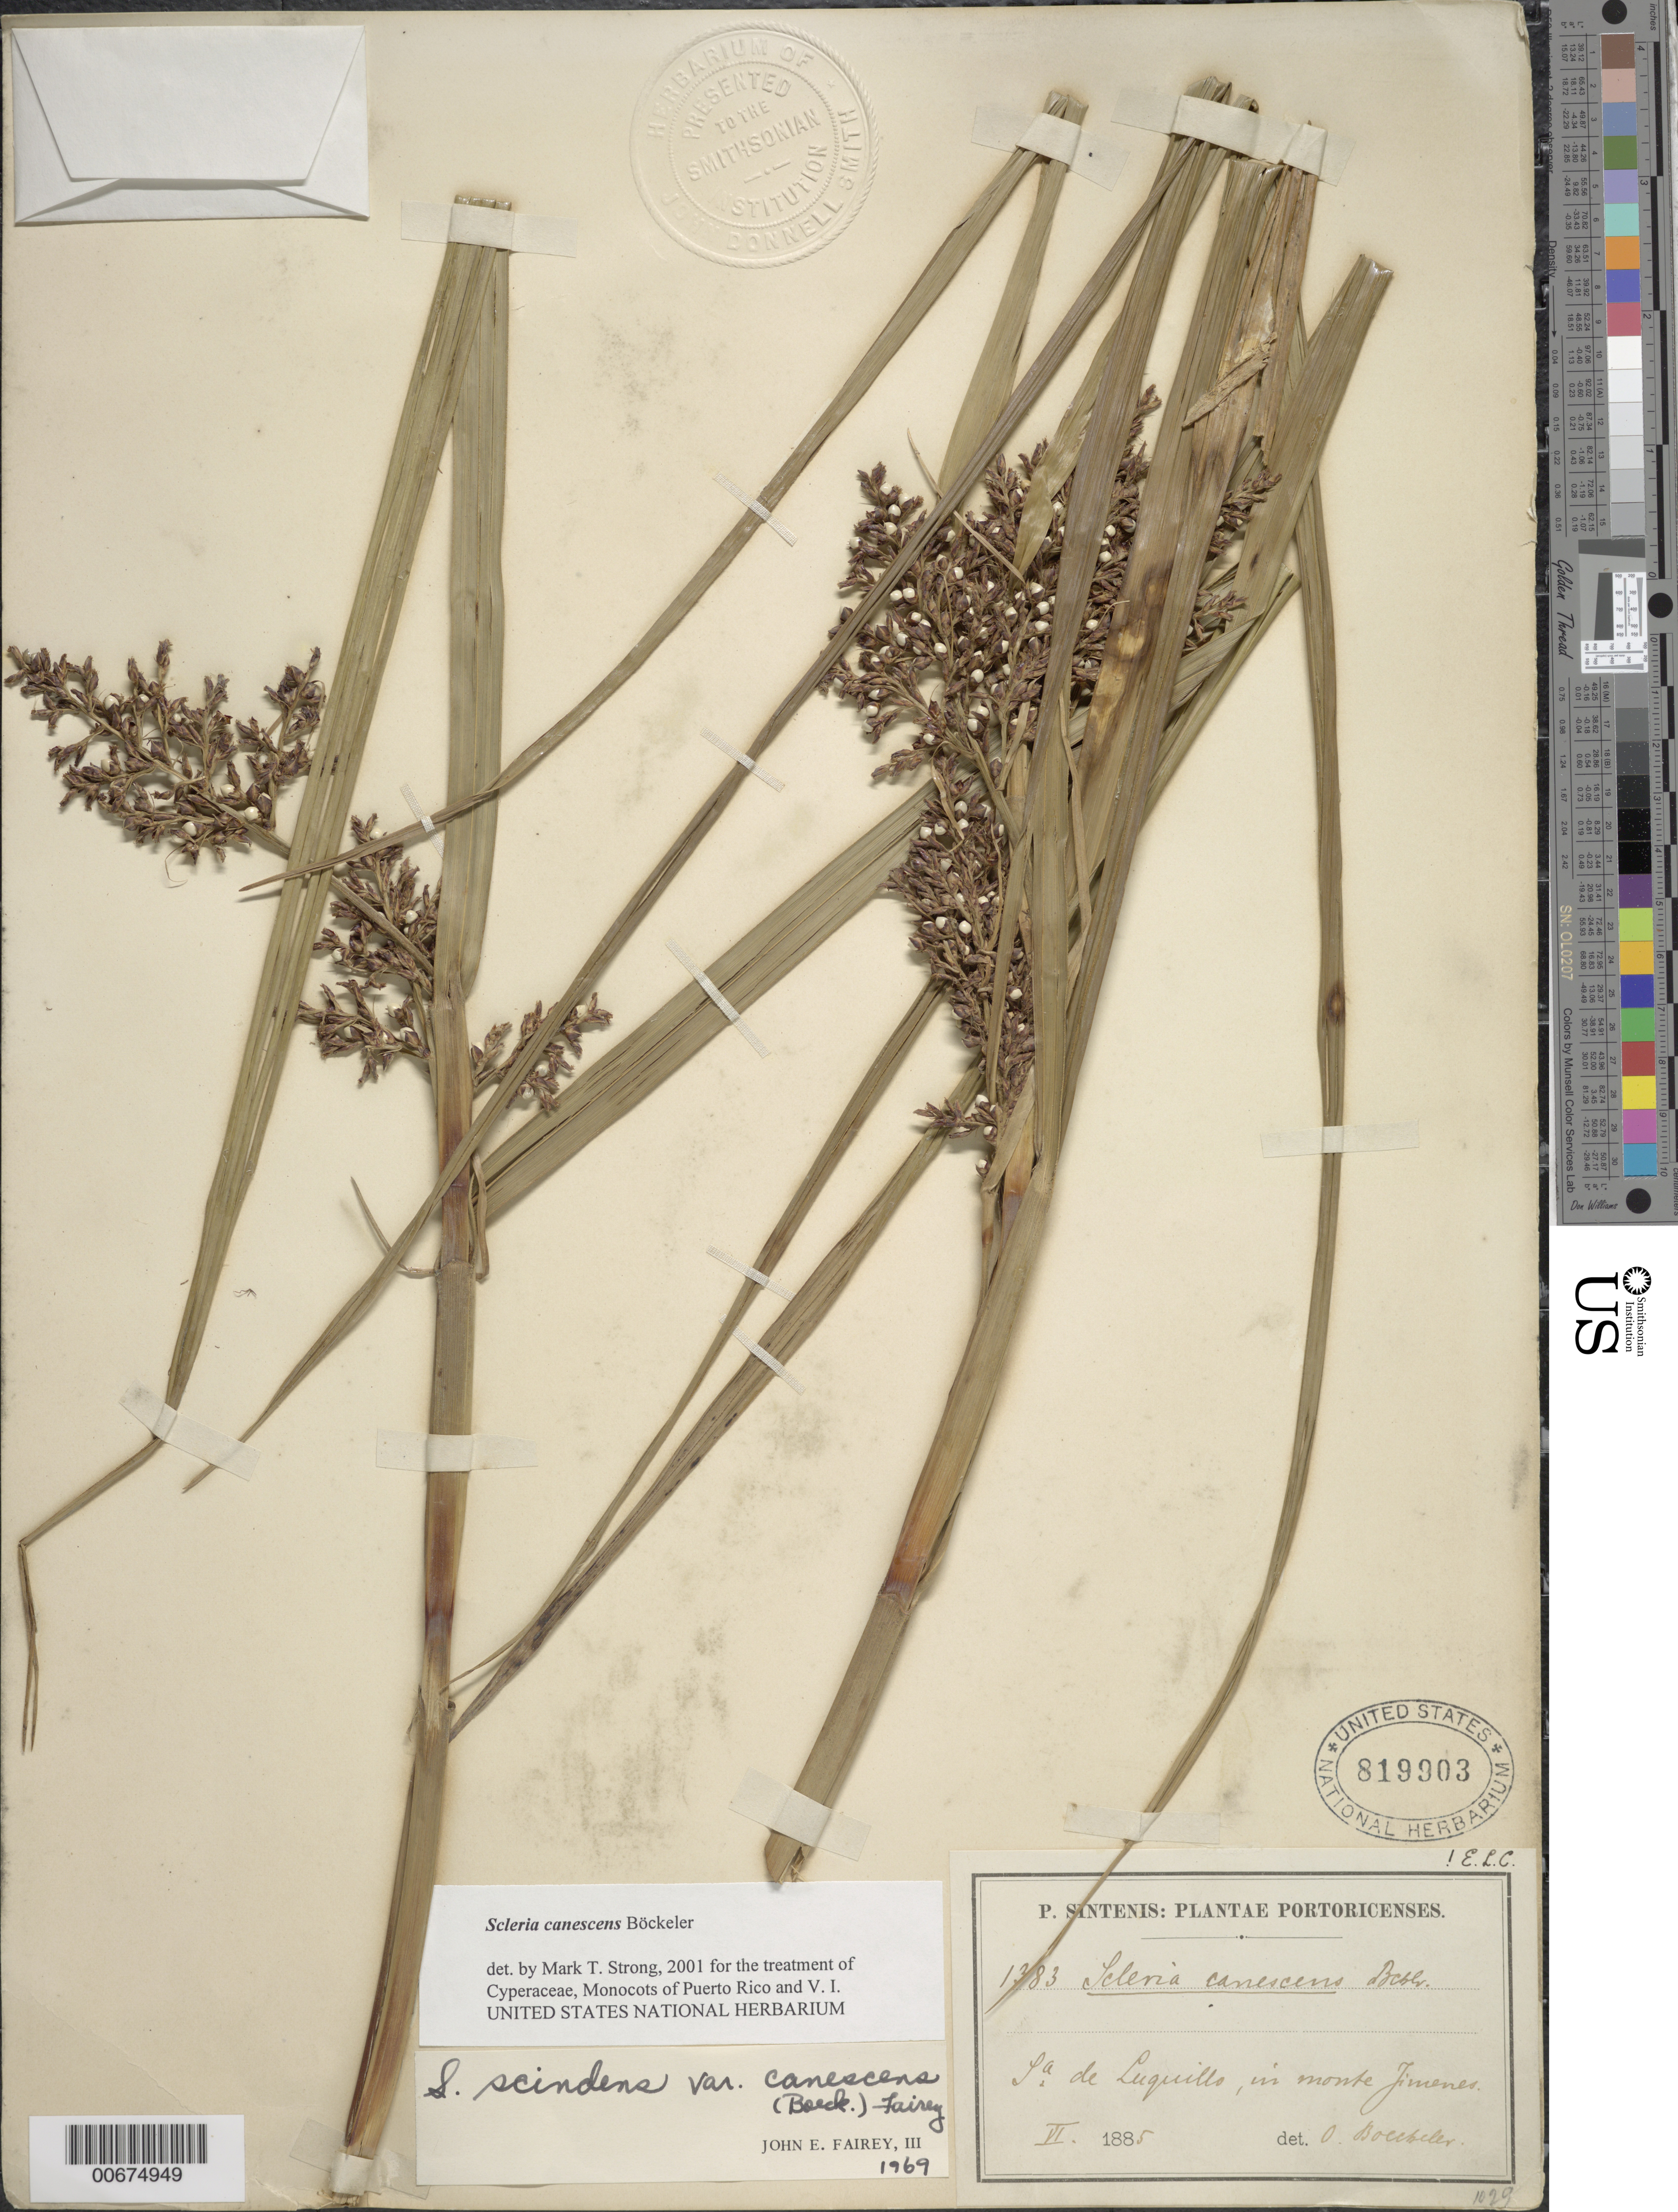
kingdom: Plantae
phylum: Tracheophyta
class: Liliopsida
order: Poales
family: Cyperaceae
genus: Scleria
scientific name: Scleria canescens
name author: Boeckeler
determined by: Strong, M. T., (US), Smithsonian Institution - National Museum of Natural History (UNITED STATES)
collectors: P. Sintenis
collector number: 1383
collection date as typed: Jun 1885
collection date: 1885-06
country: Puerto Rico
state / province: Luquillo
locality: Sierra de Luquillo.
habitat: in monte Jimenes.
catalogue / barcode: US 819903